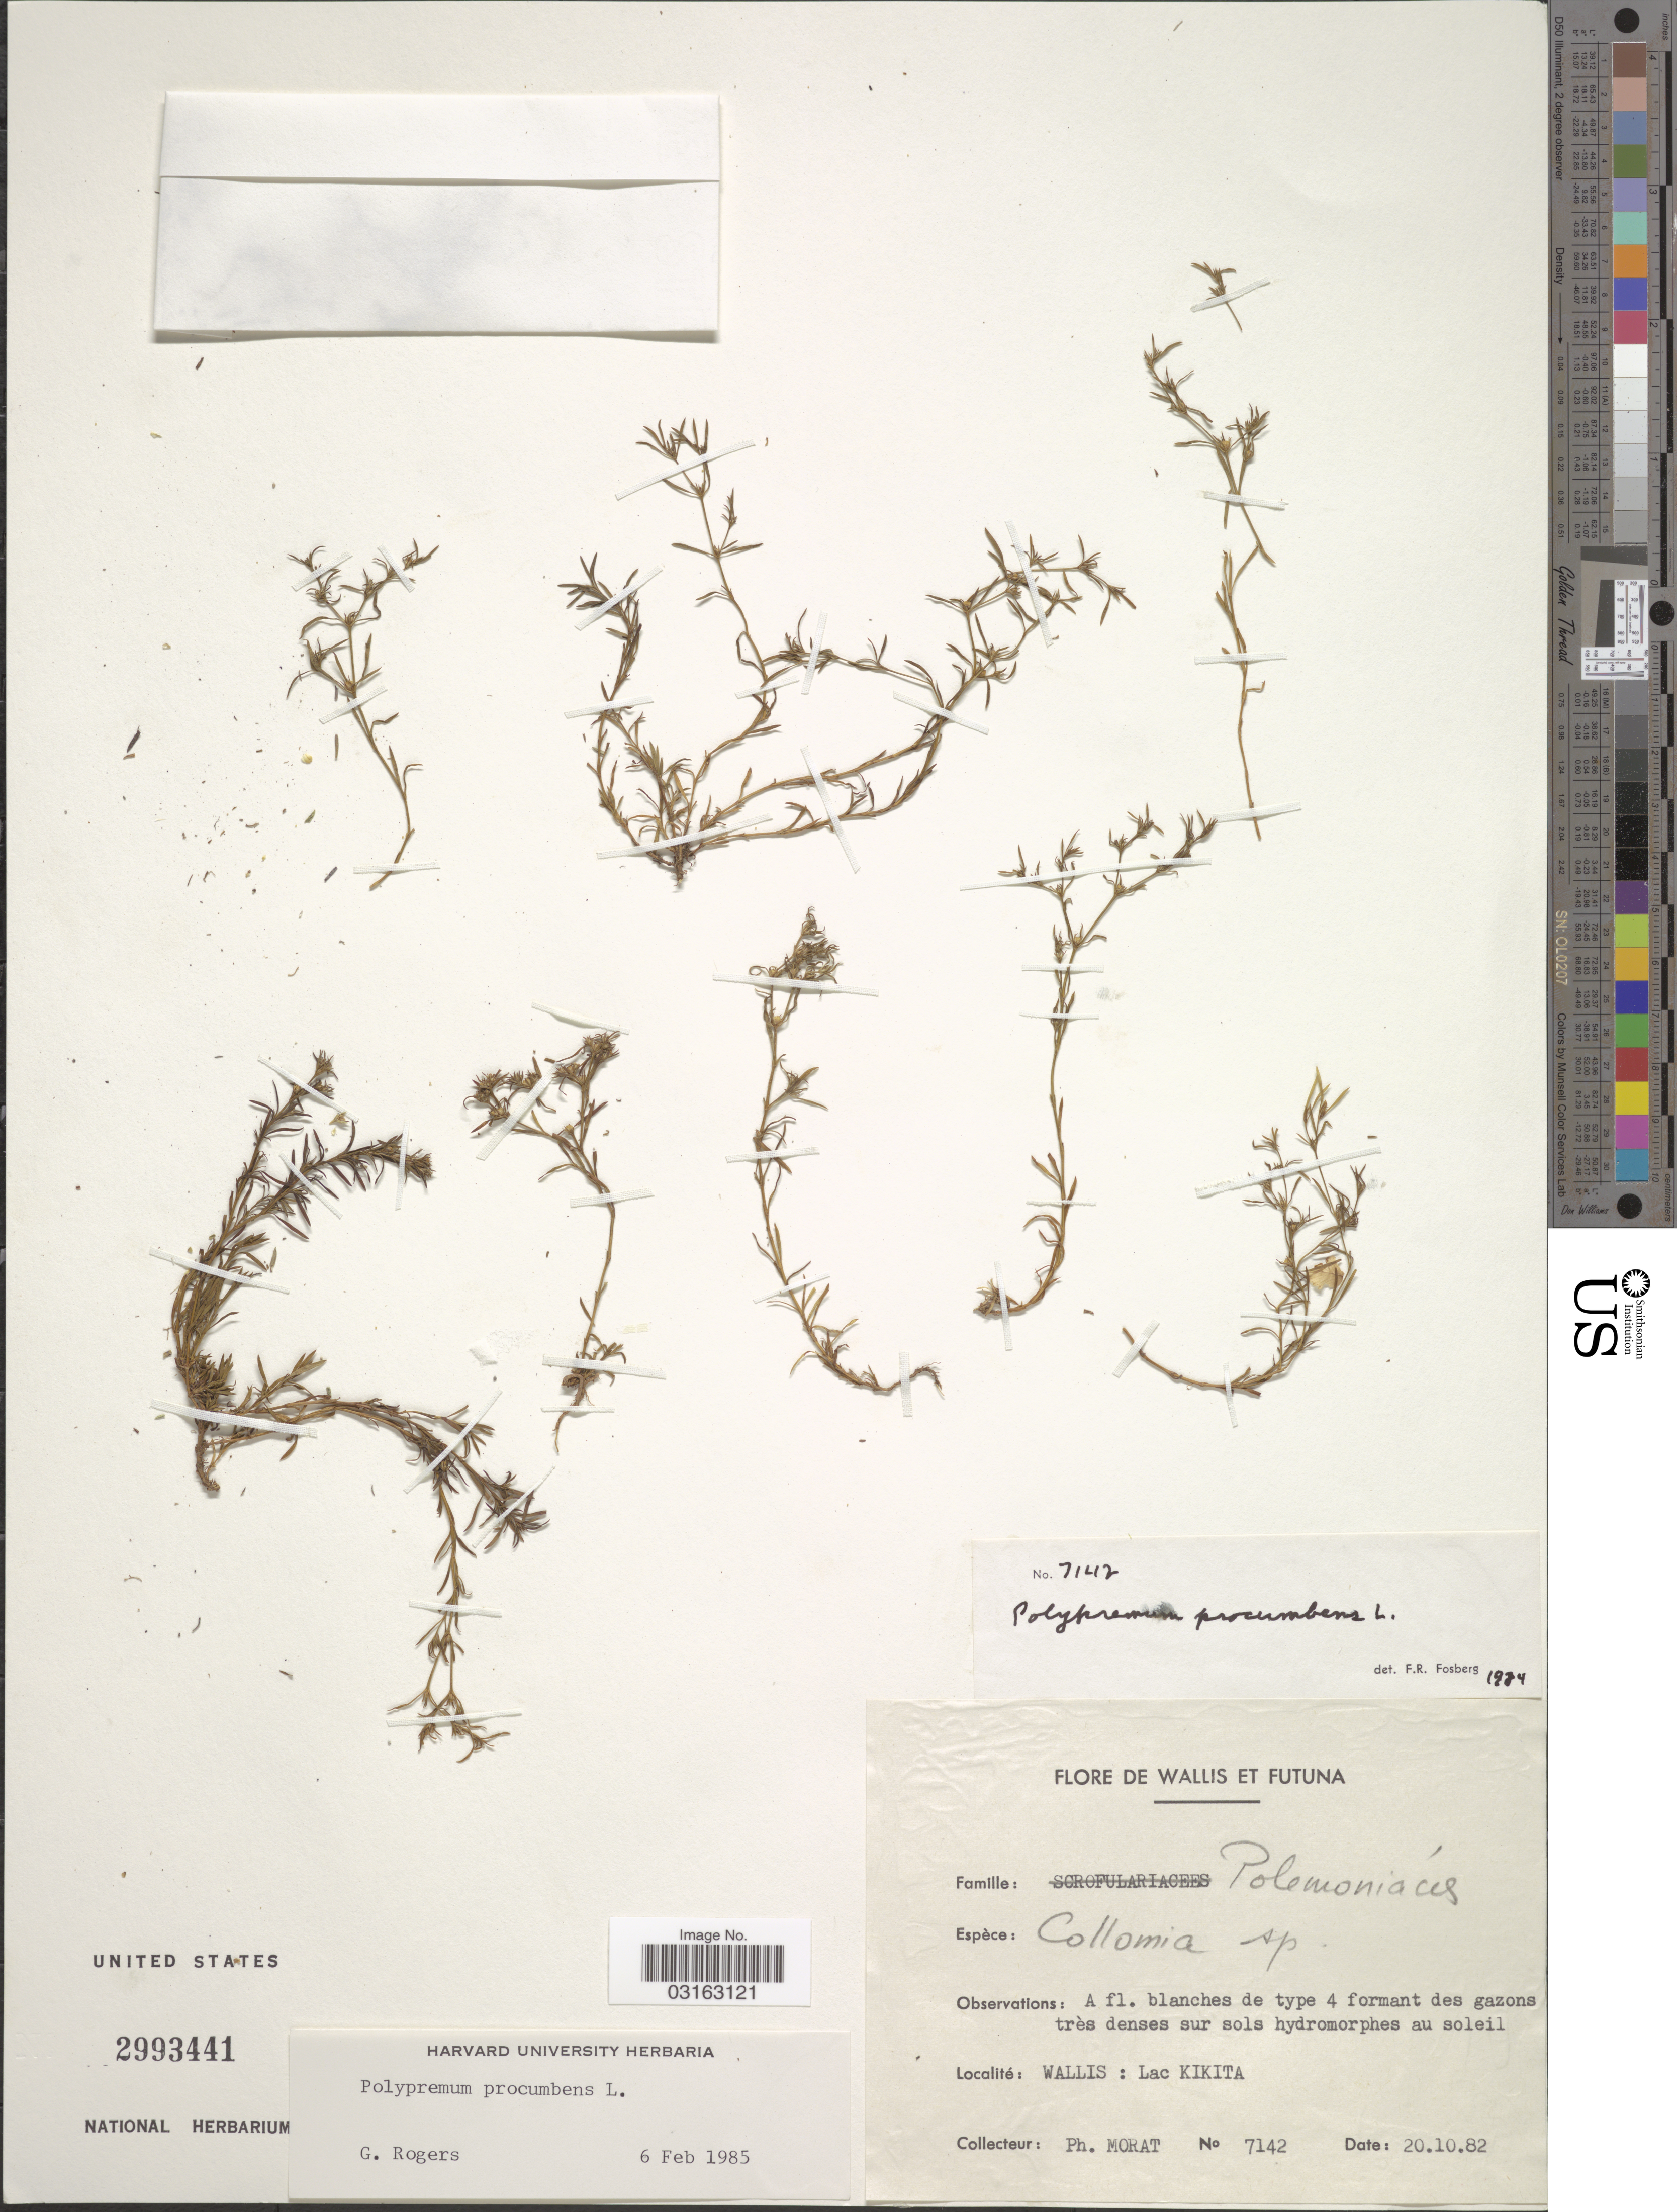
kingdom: Plantae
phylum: Tracheophyta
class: Magnoliopsida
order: Lamiales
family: Tetrachondraceae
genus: Polypremum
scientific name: Polypremum procumbens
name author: L.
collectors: P. Morat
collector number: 7142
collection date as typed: Transcribed d/m/y: 20/10/82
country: Wallis and Futuna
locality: Wallis: Lac Kikita.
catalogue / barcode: US 2993441